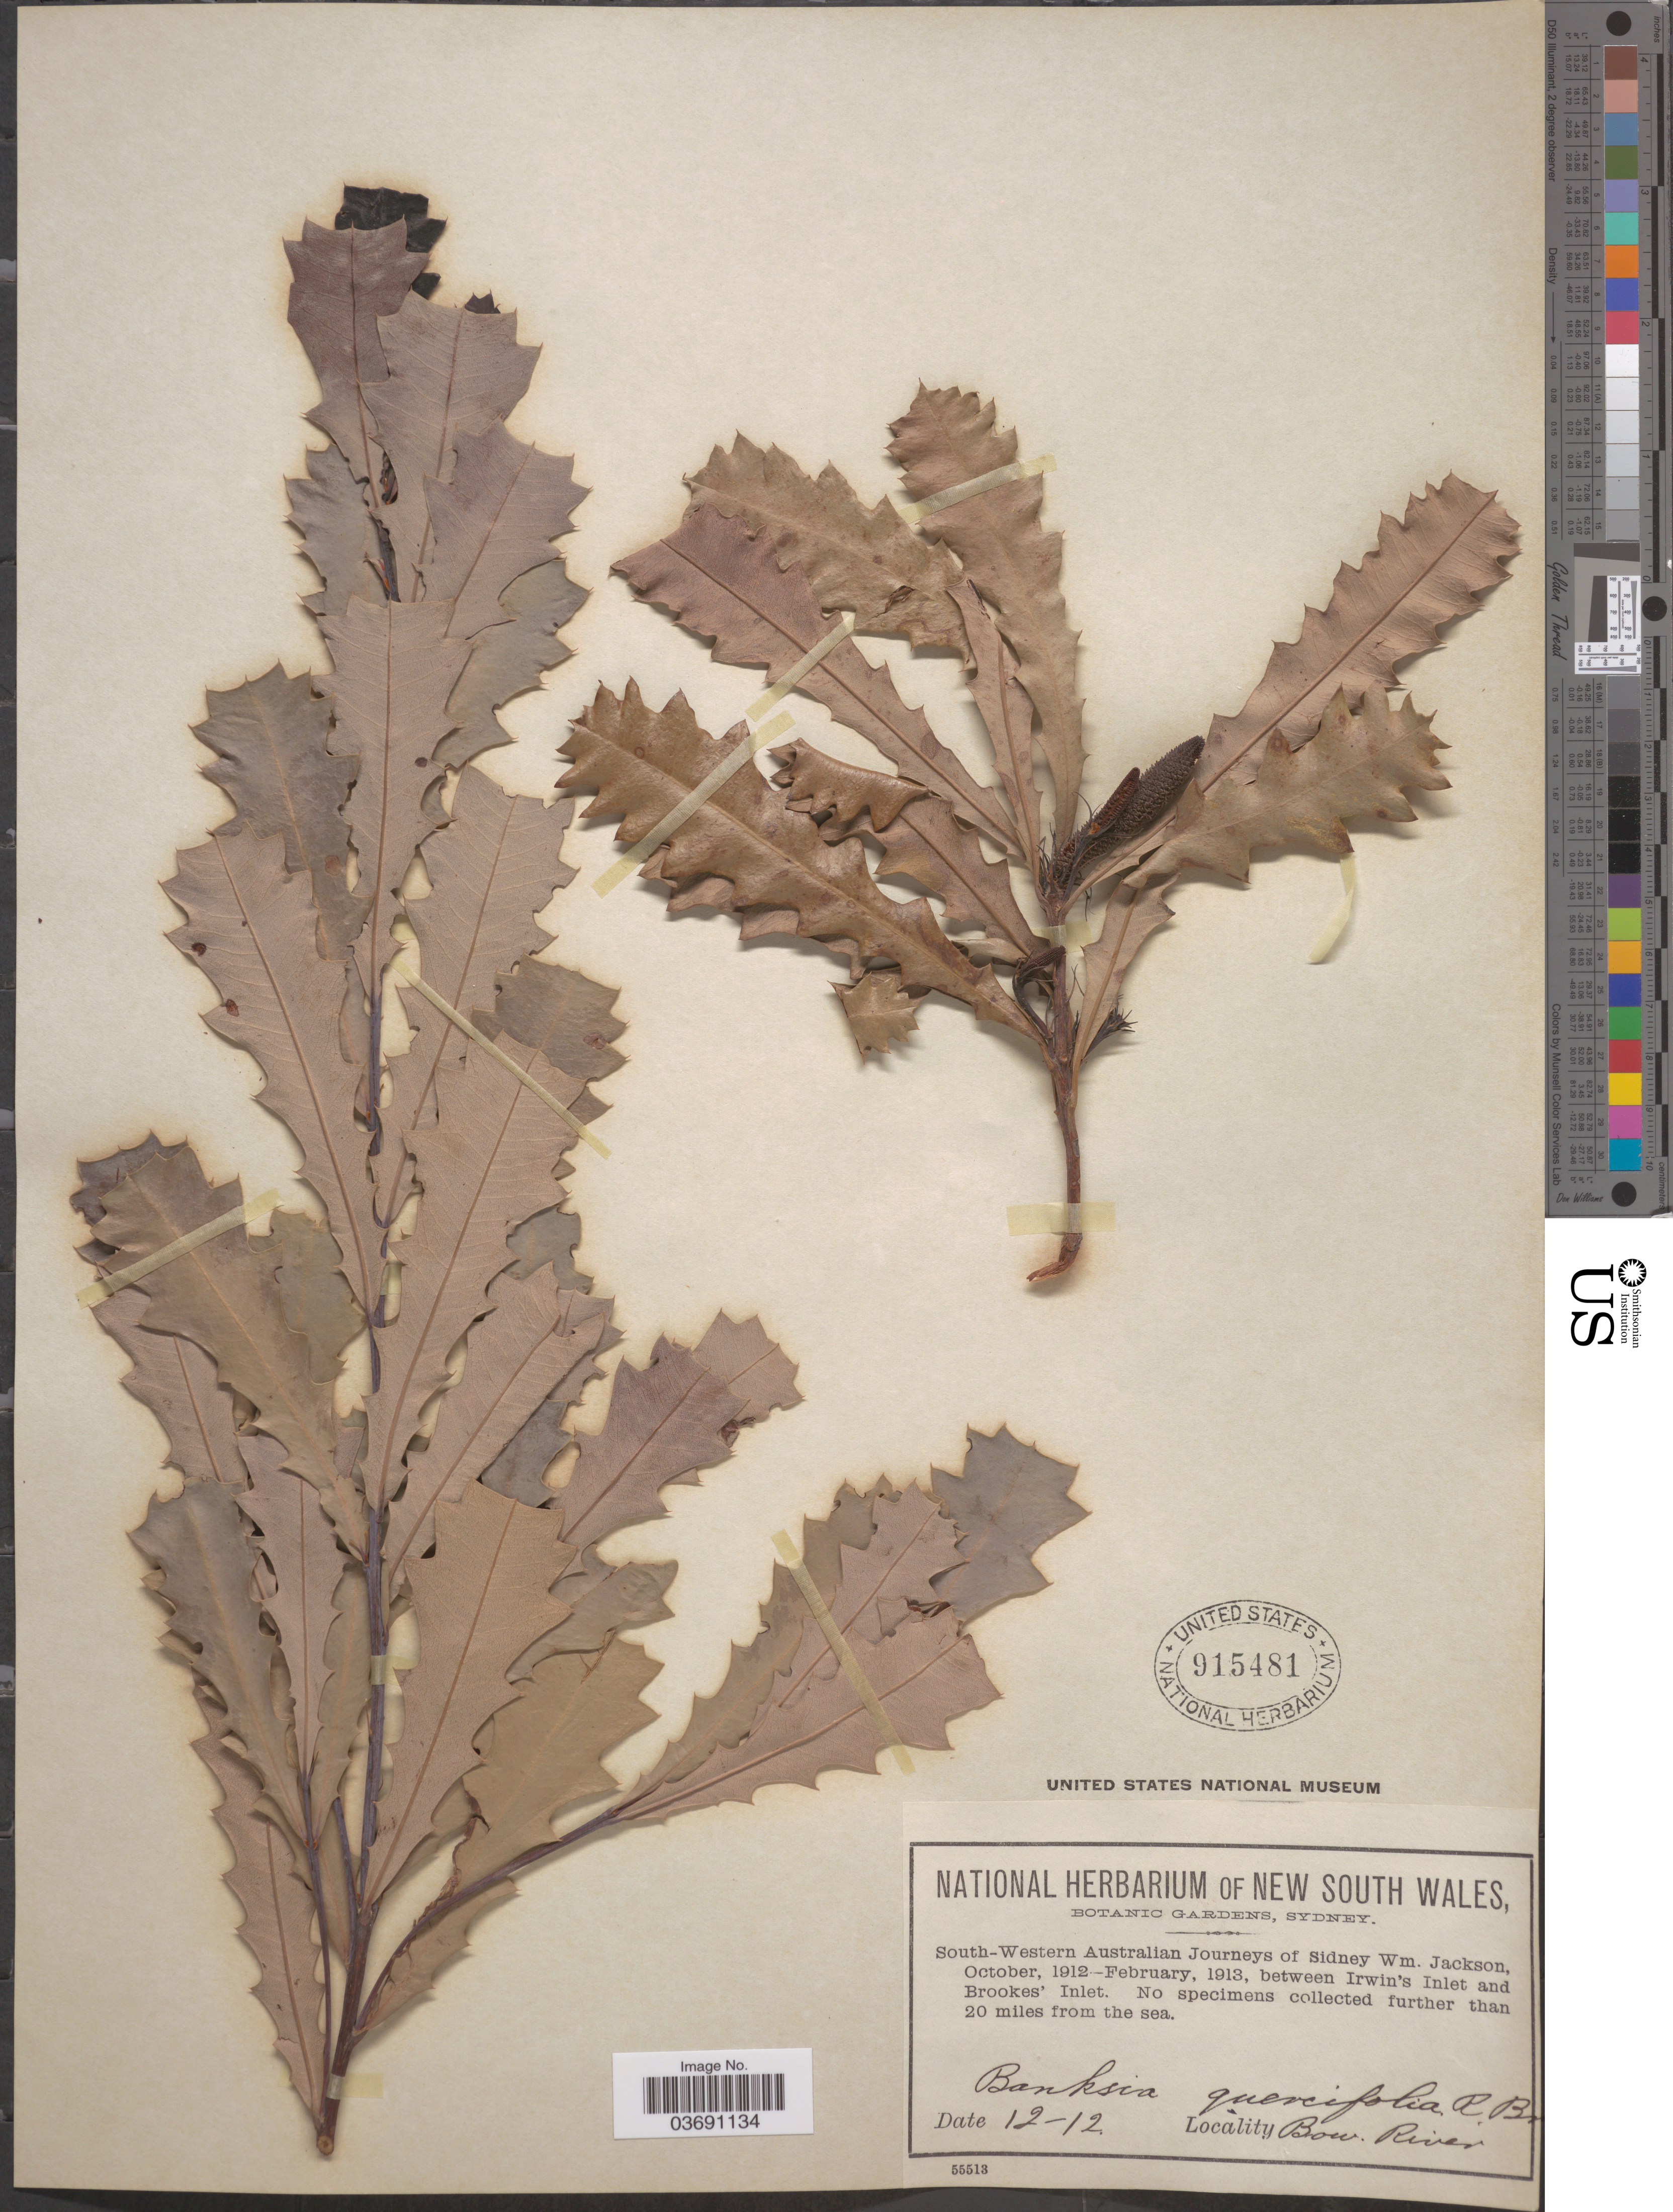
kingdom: Plantae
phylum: Tracheophyta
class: Magnoliopsida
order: Proteales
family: Proteaceae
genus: Banksia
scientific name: Banksia quercifolia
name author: R. Br.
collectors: Jackson, S. W.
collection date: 1912-12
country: Australia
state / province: Western Australia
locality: South-Western Australian. Between Irwin's Inlet and Brookes' Inlet. Bow. River.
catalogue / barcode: US 915481